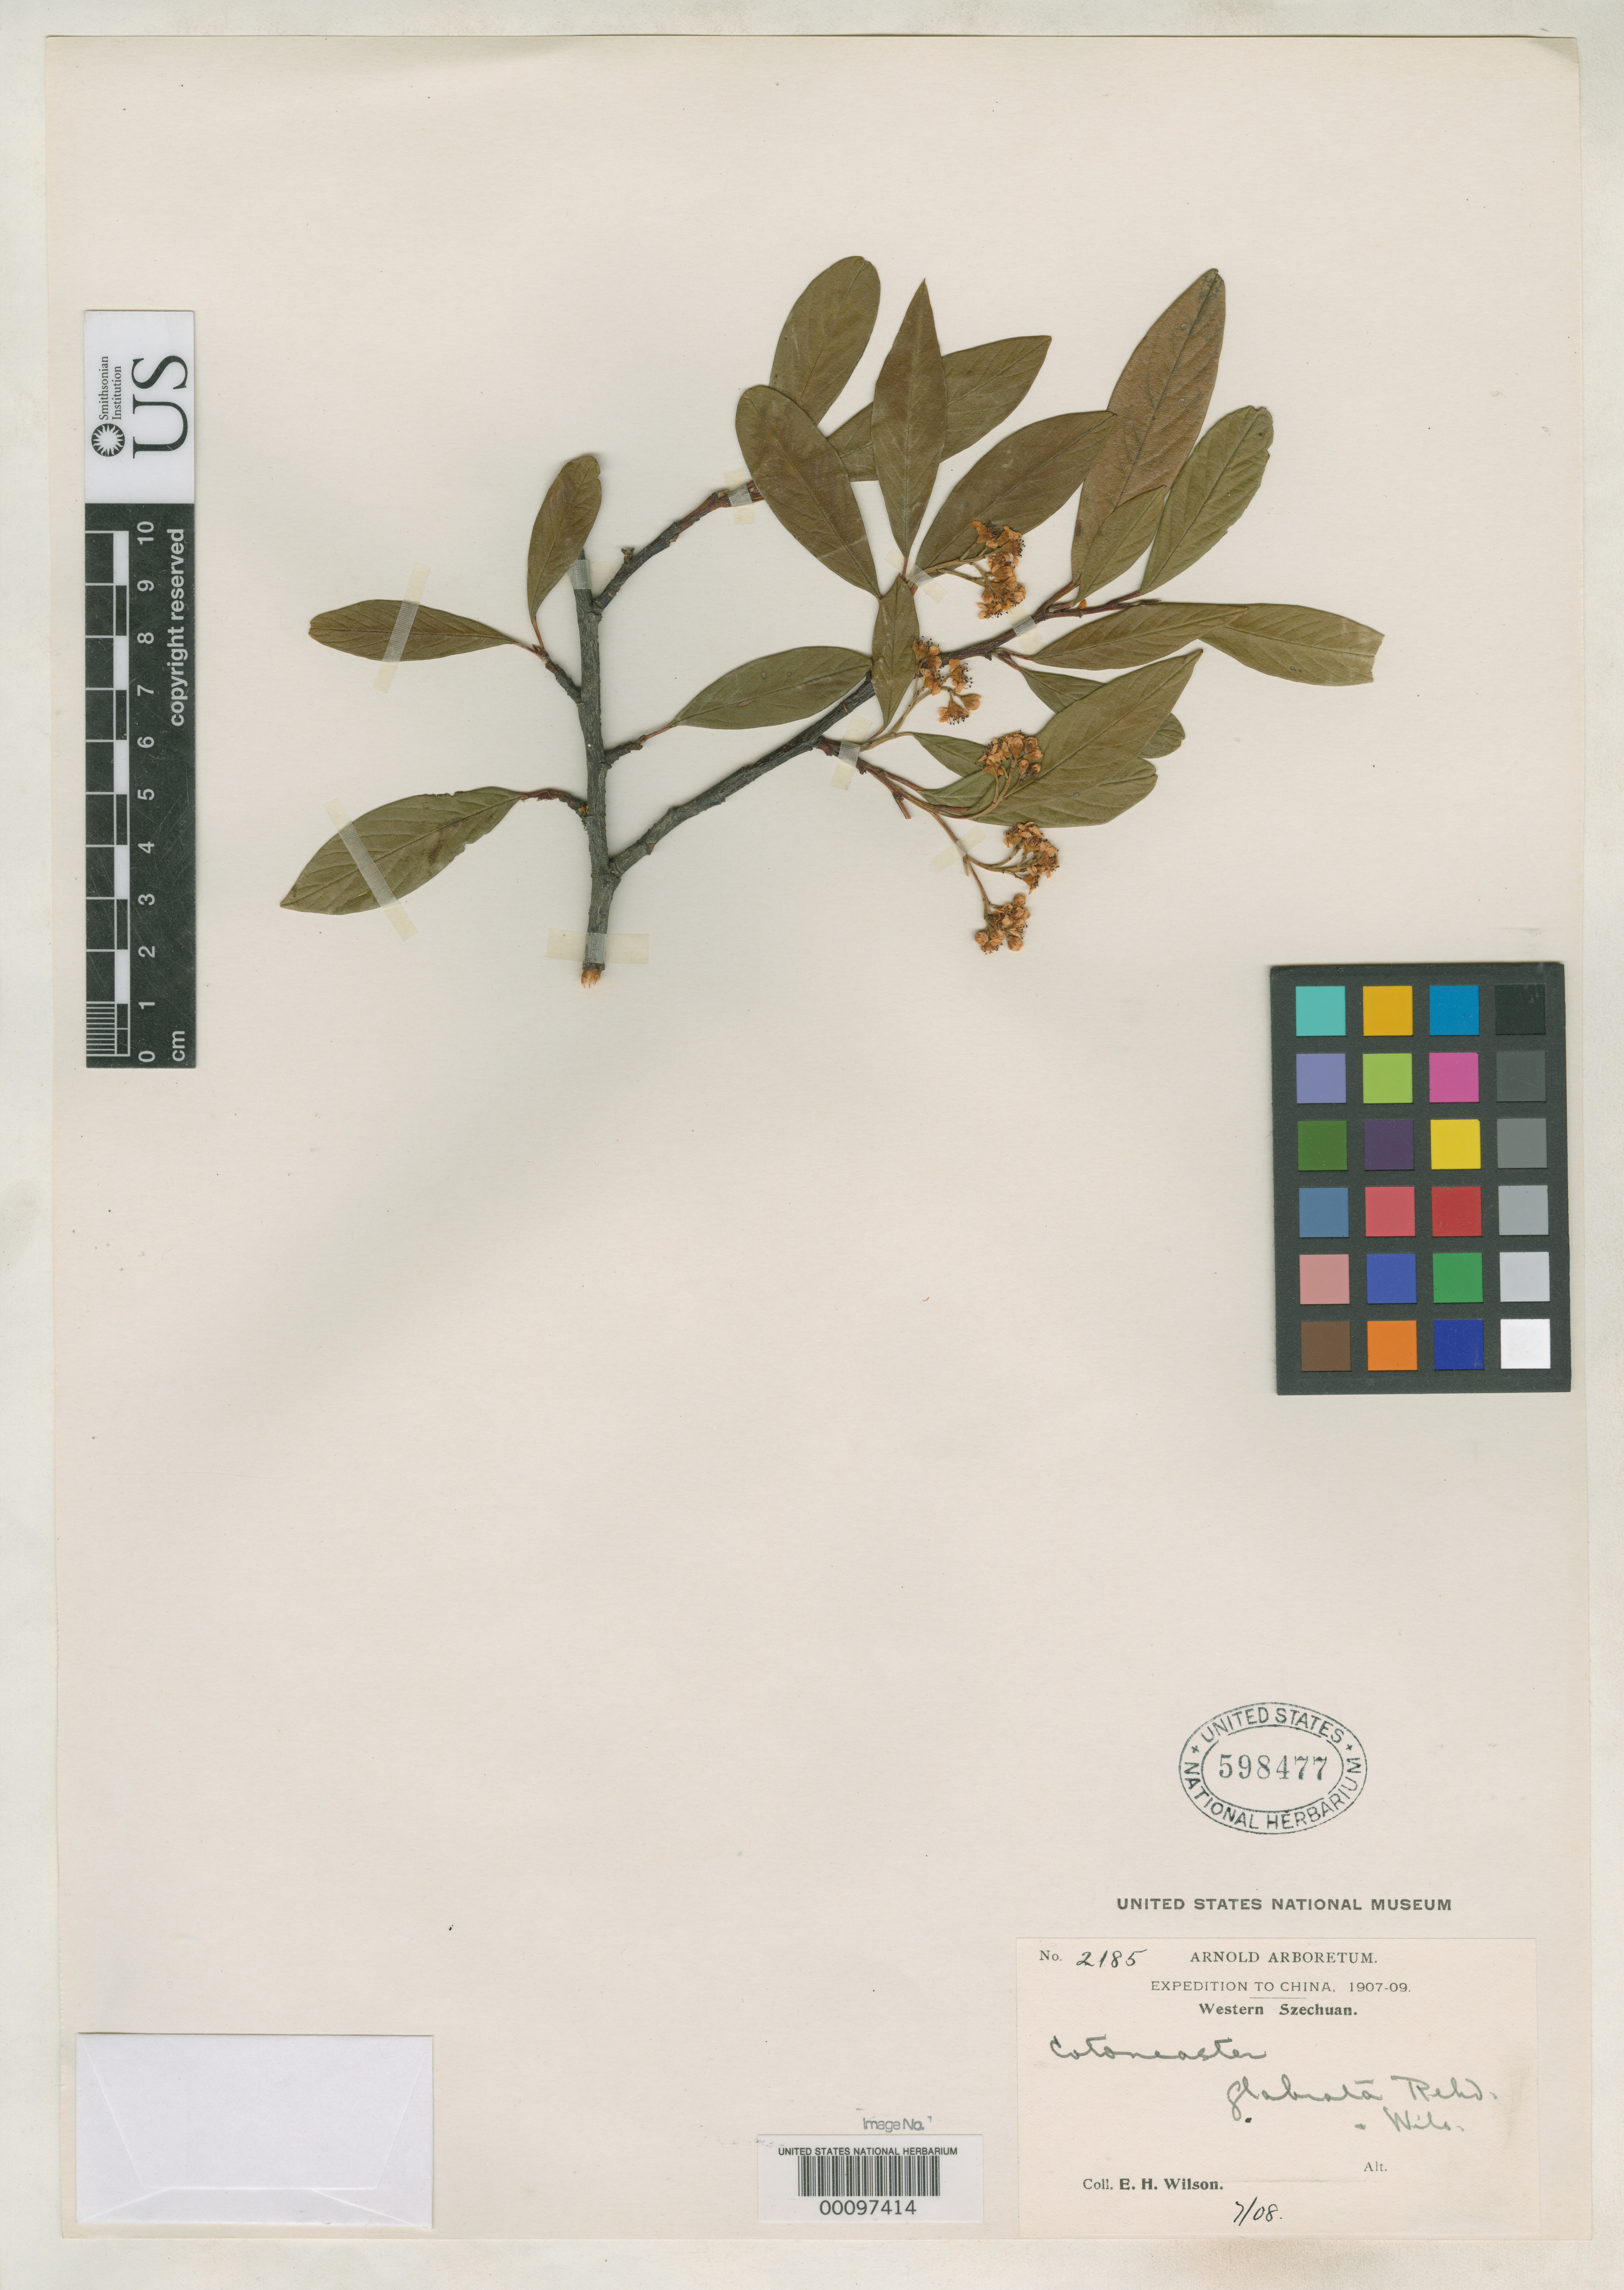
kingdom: Plantae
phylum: Tracheophyta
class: Magnoliopsida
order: Rosales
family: Rosaceae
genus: Cotoneaster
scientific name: Cotoneaster glabrata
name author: Rehder & E.H. Wilson in Sarg.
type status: Isotype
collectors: E. H. Wilson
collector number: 2185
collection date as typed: Jul 1906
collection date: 1906-07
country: China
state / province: Sichuan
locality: Wa-shan.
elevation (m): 2000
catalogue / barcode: US 598477